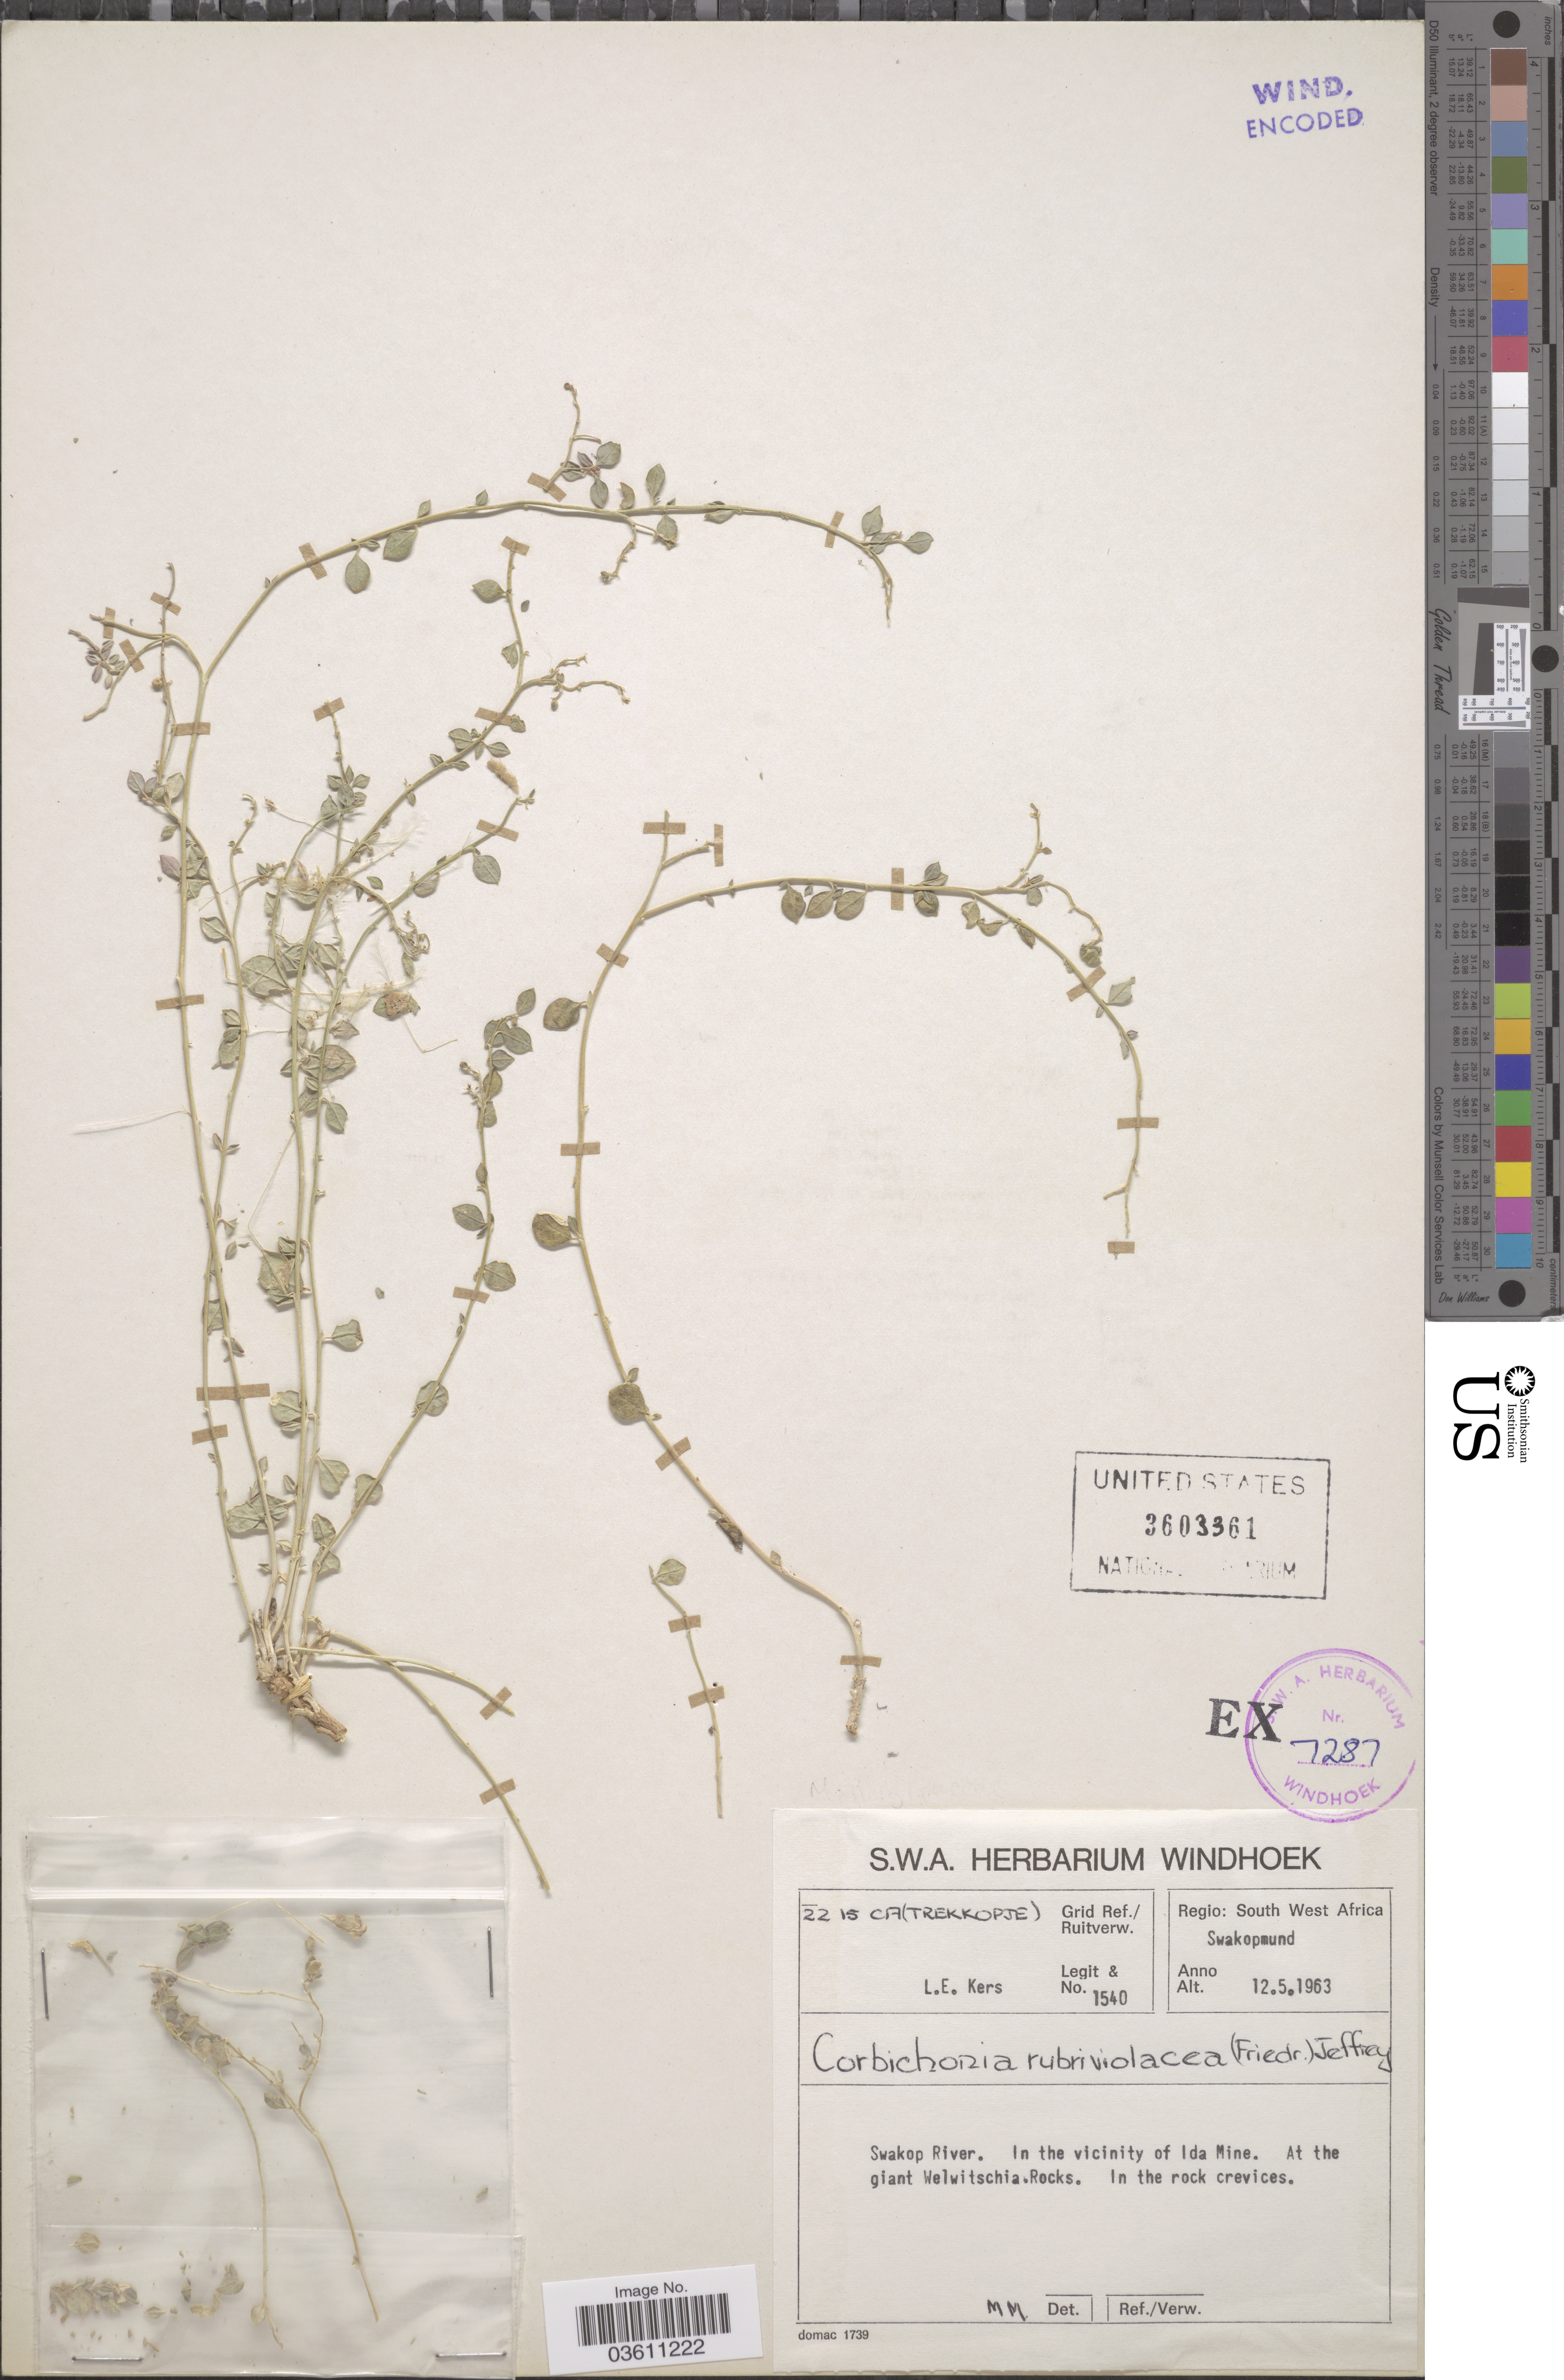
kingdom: Plantae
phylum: Tracheophyta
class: Magnoliopsida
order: Caryophyllales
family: Corbichoniaceae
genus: Corbichonia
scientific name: Corbichonia rubriviolacea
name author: (Friedr.) C. Jeffrey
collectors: L. E. Kers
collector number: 1540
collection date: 1963-05-12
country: Namibia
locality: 2215 CA (Trekkopje) Grid Ref./ Ruitverw. Swakop River. In the vicinity of Ida Mine. At the giant Welwitschia.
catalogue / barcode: US 3603361